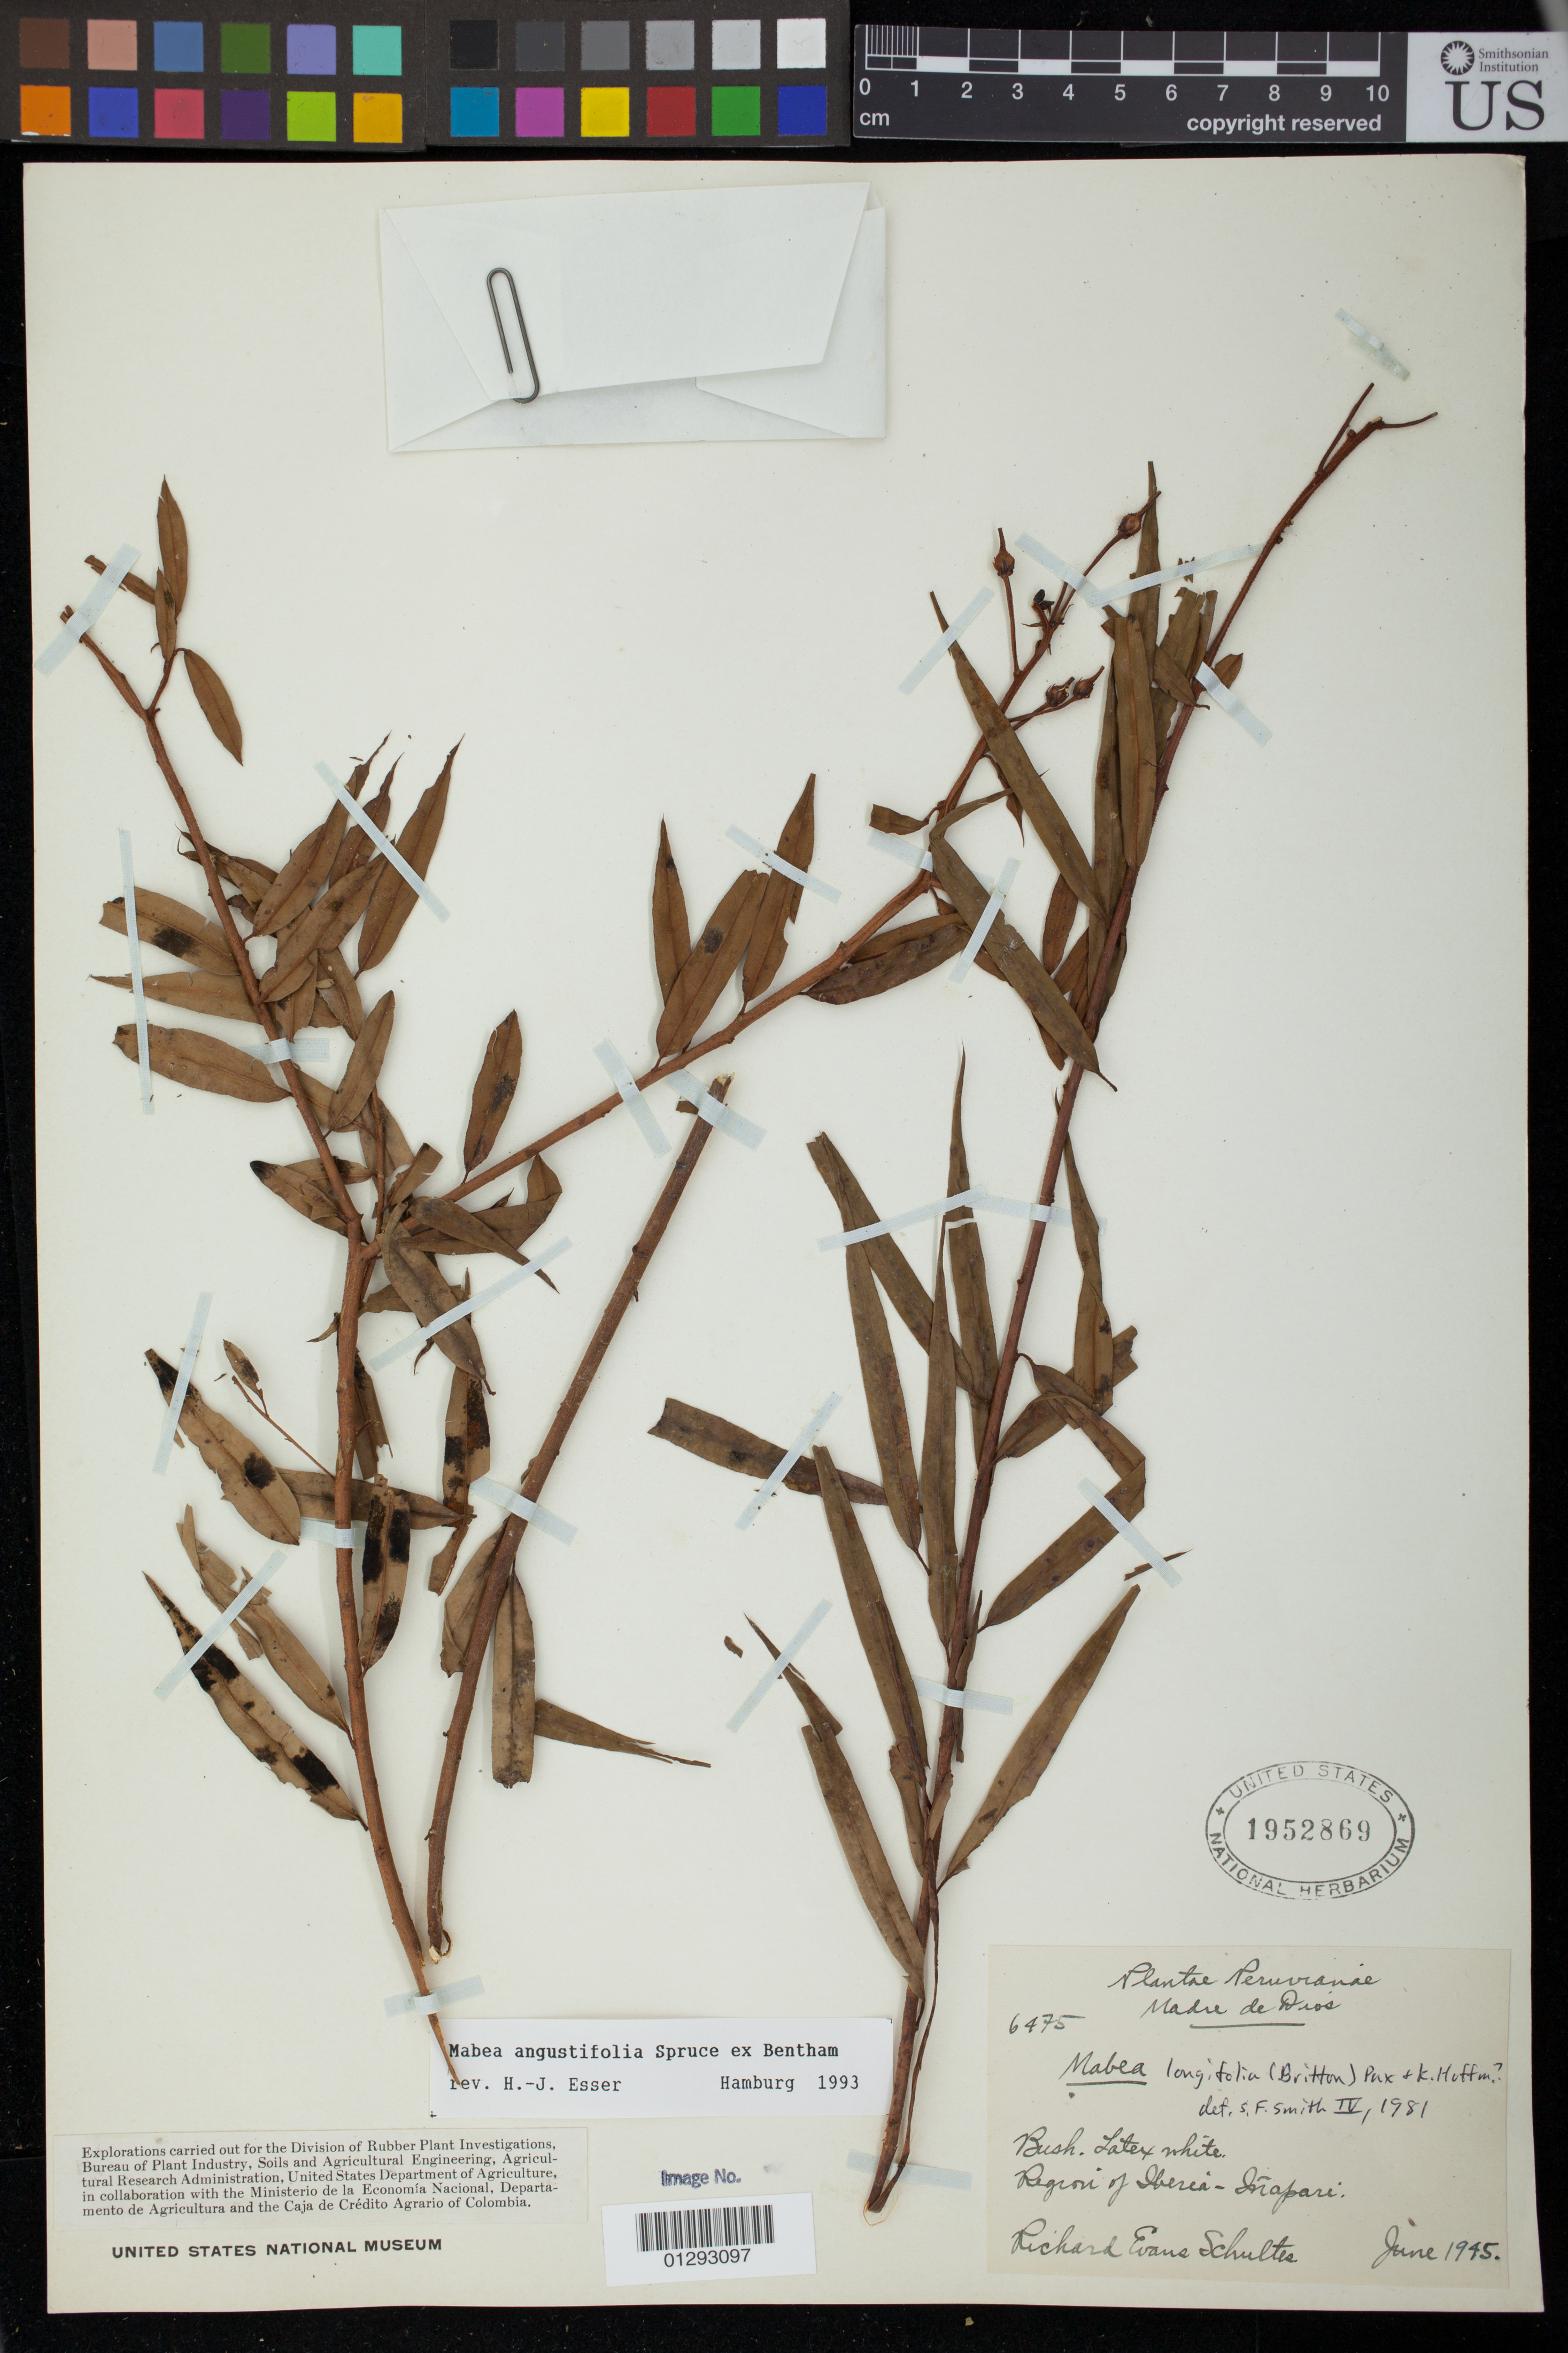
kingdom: Plantae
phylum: Tracheophyta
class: Magnoliopsida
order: Malpighiales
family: Euphorbiaceae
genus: Mabea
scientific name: Mabea angustifolia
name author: Spruce ex Benth.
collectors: R. E. Schultes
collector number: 6475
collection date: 1945-06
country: Peru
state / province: Madre de Dios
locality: Regio of Iberia - Inapari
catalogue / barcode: US 1952869